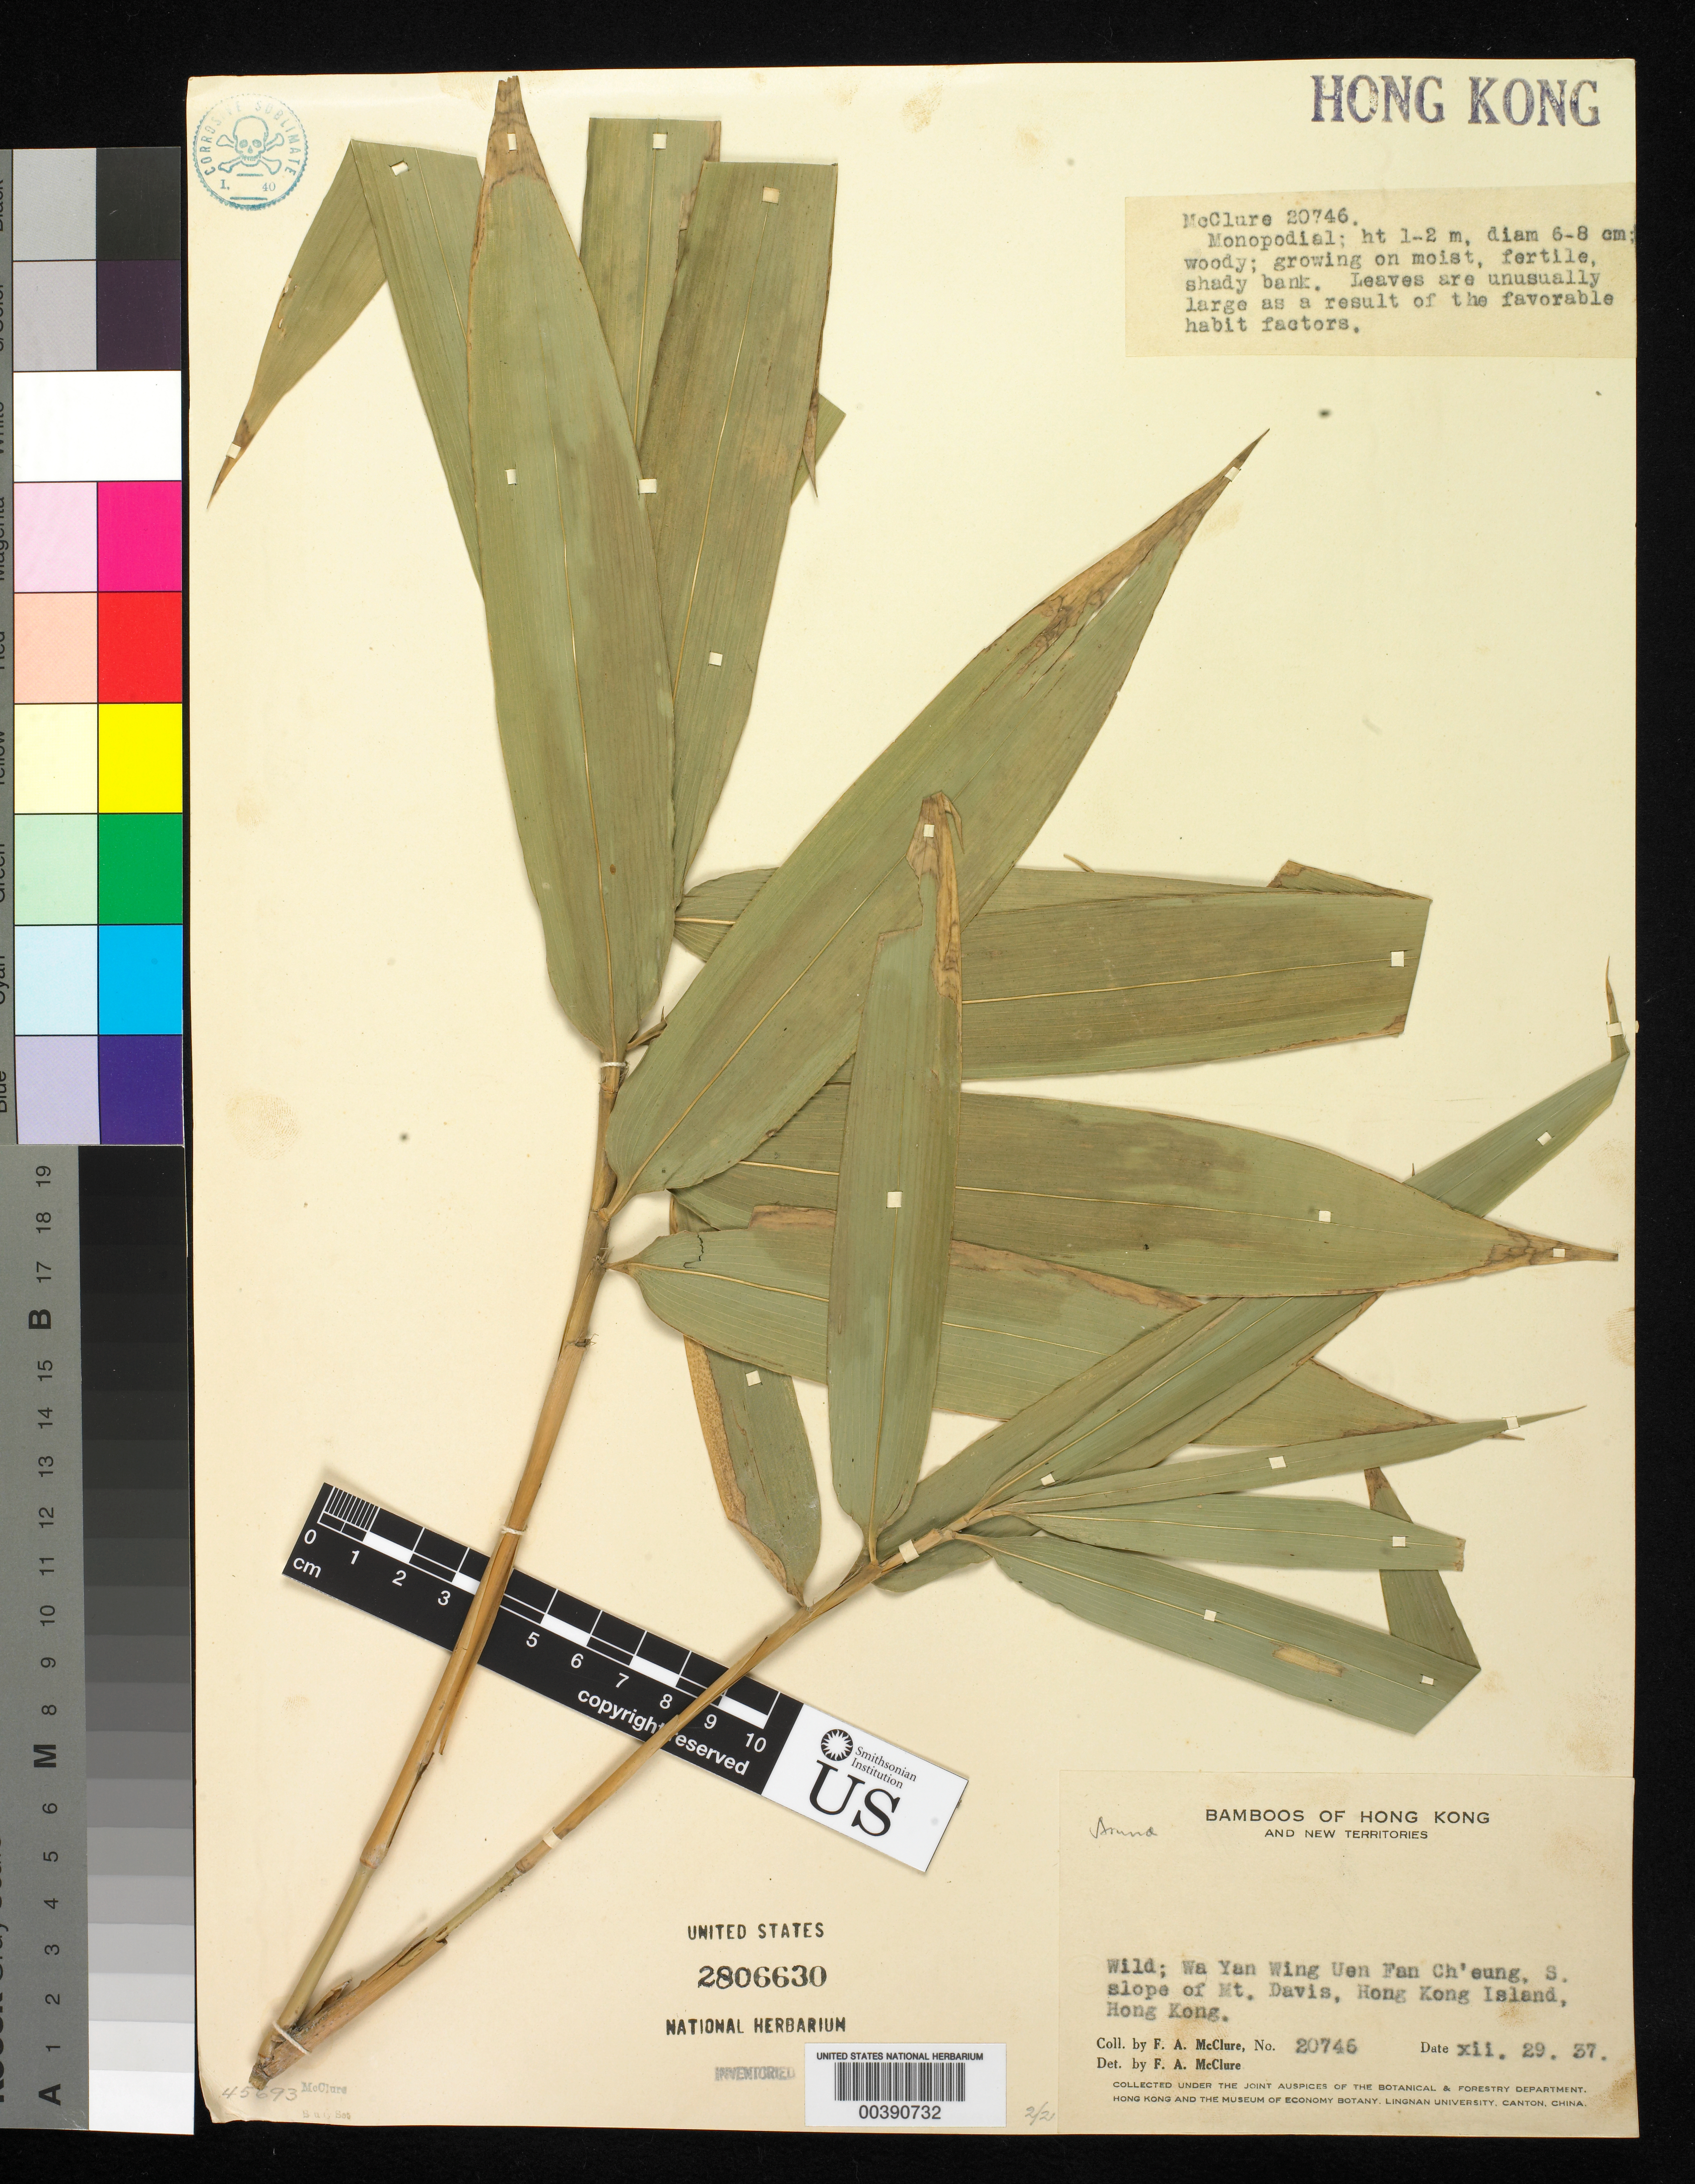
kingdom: Plantae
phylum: Tracheophyta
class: Liliopsida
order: Poales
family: Poaceae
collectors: F. A. McClure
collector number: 20746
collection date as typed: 29 Dec 1937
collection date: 1937-12-29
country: China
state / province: Hong Kong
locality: Mt. davis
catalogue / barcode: US 2806630